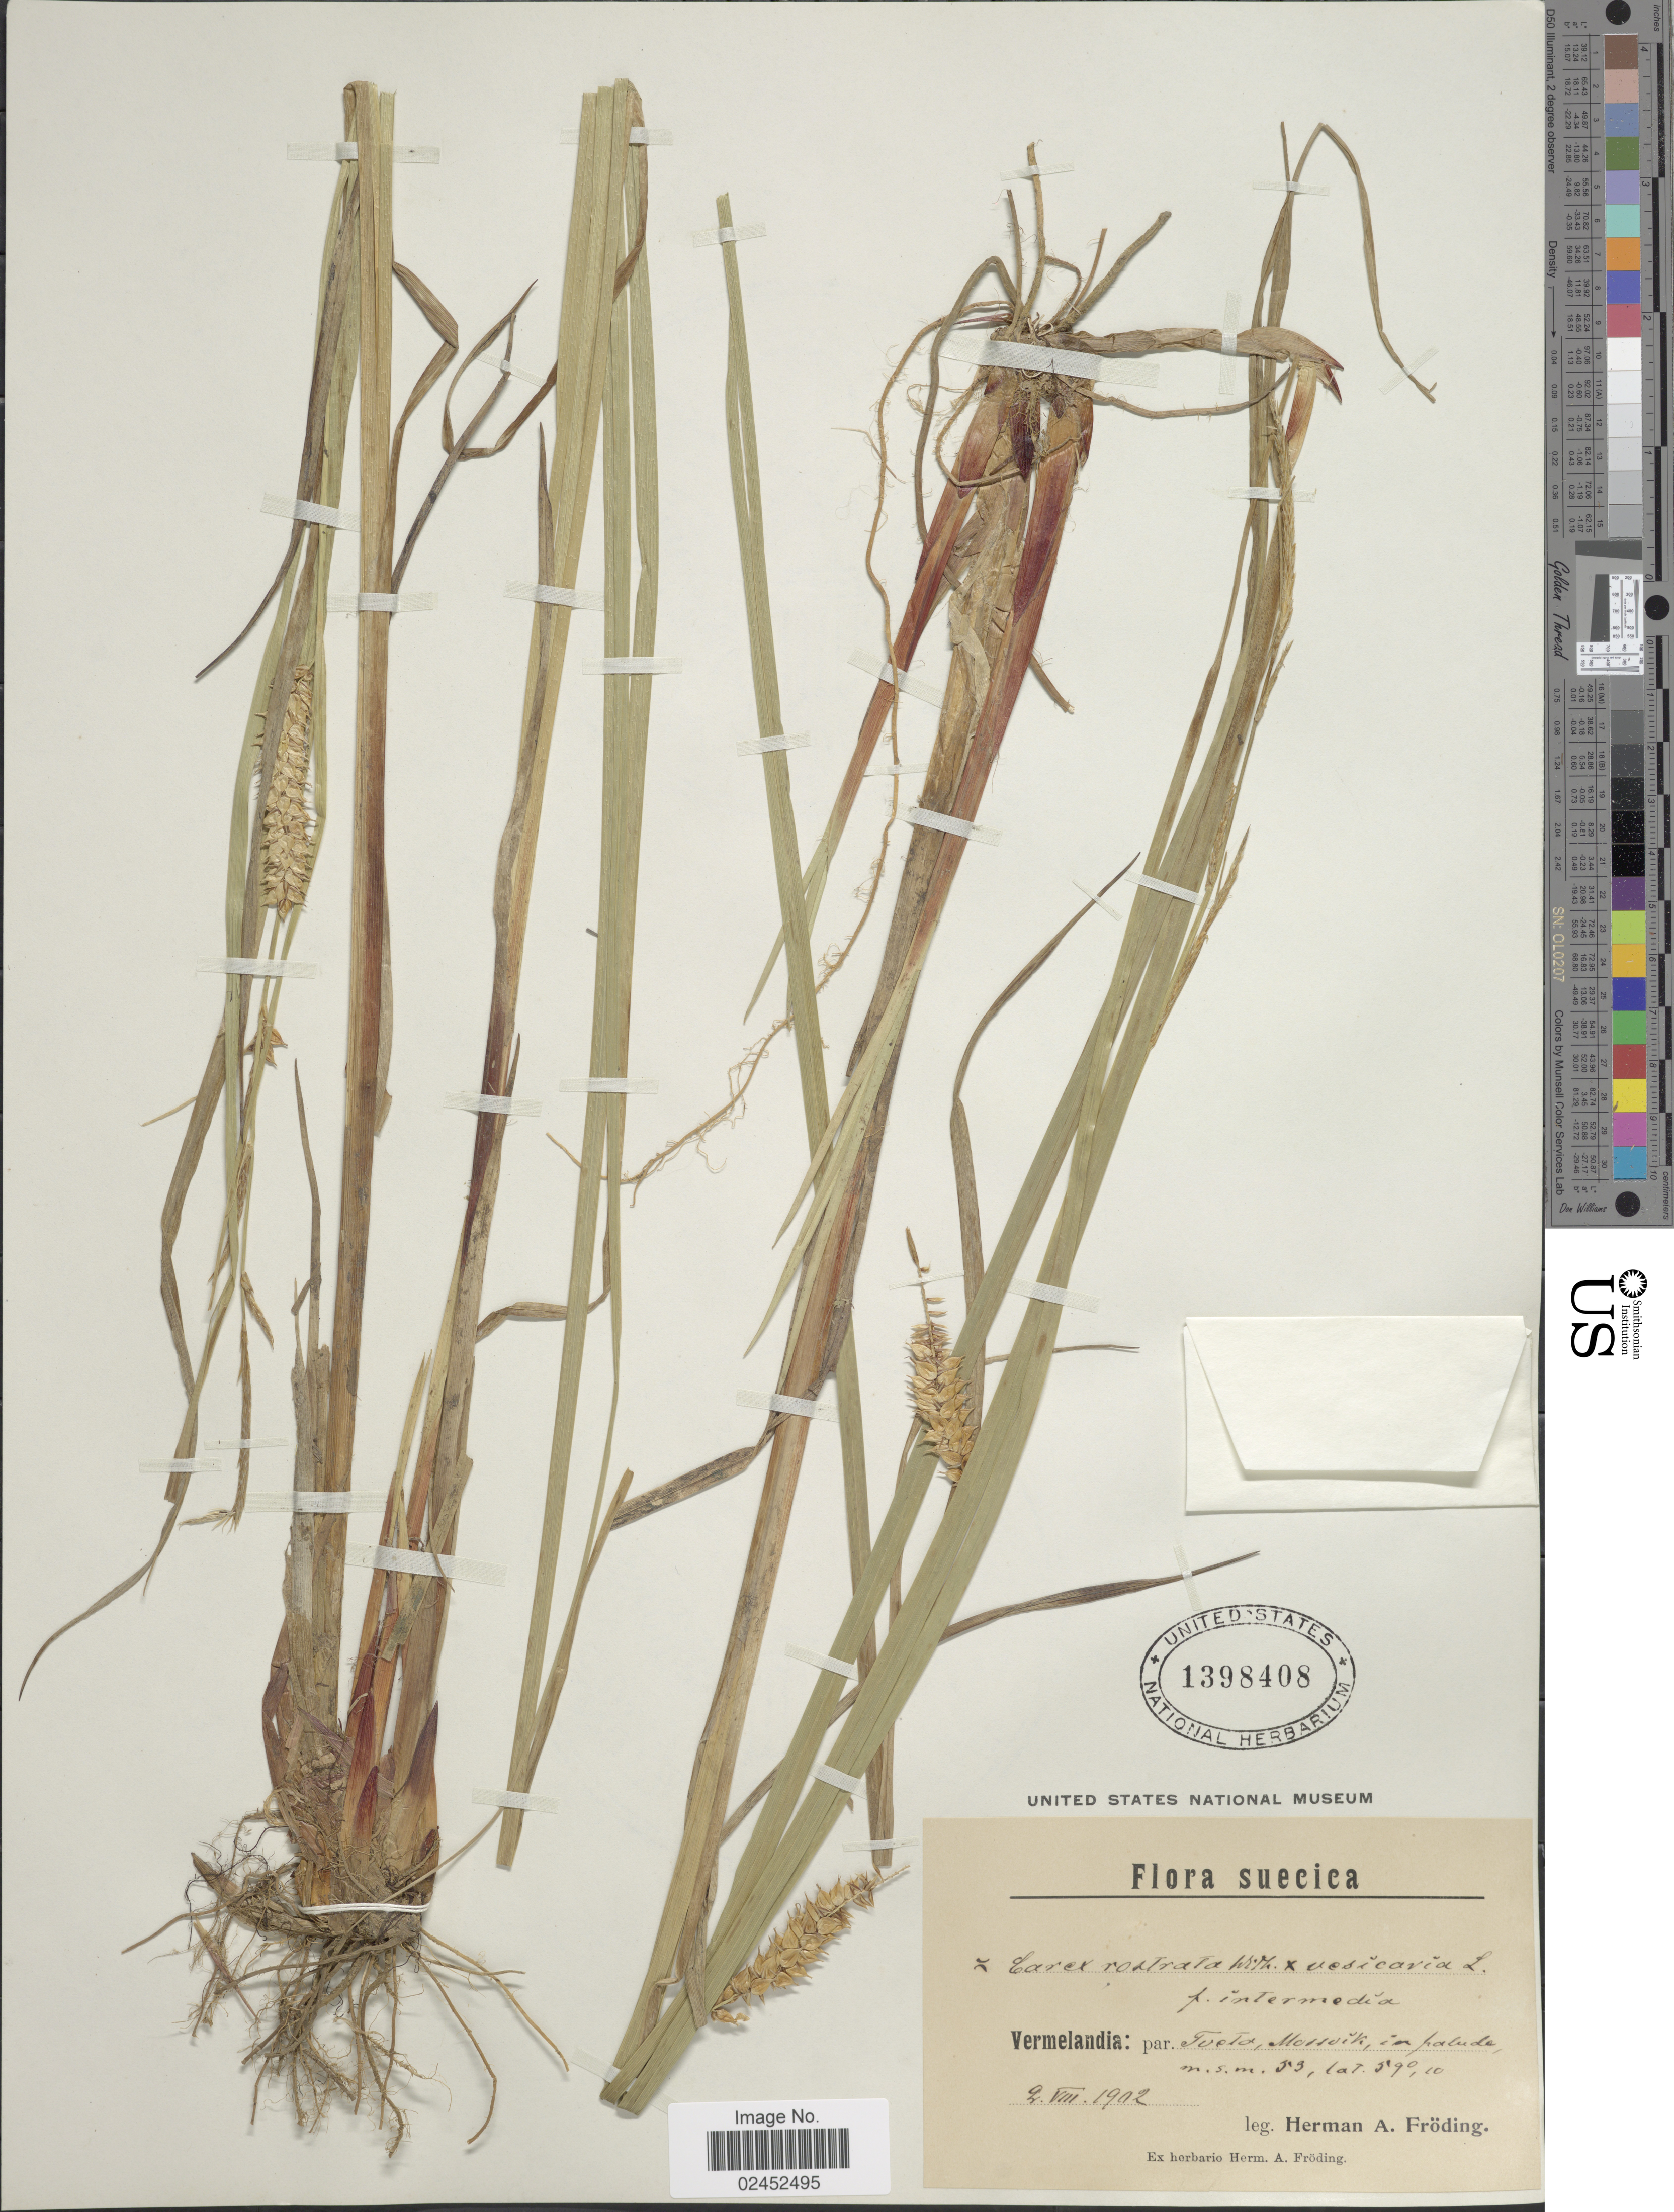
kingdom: Plantae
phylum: Tracheophyta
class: Liliopsida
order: Poales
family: Cyperaceae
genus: Carex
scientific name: Carex rostrata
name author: Stokes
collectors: H. Froding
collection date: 1902-08-02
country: Sweden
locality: Suecica. Vermelandia: par Tveta, Mossvik, in palude.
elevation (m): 53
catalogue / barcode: US 1398408